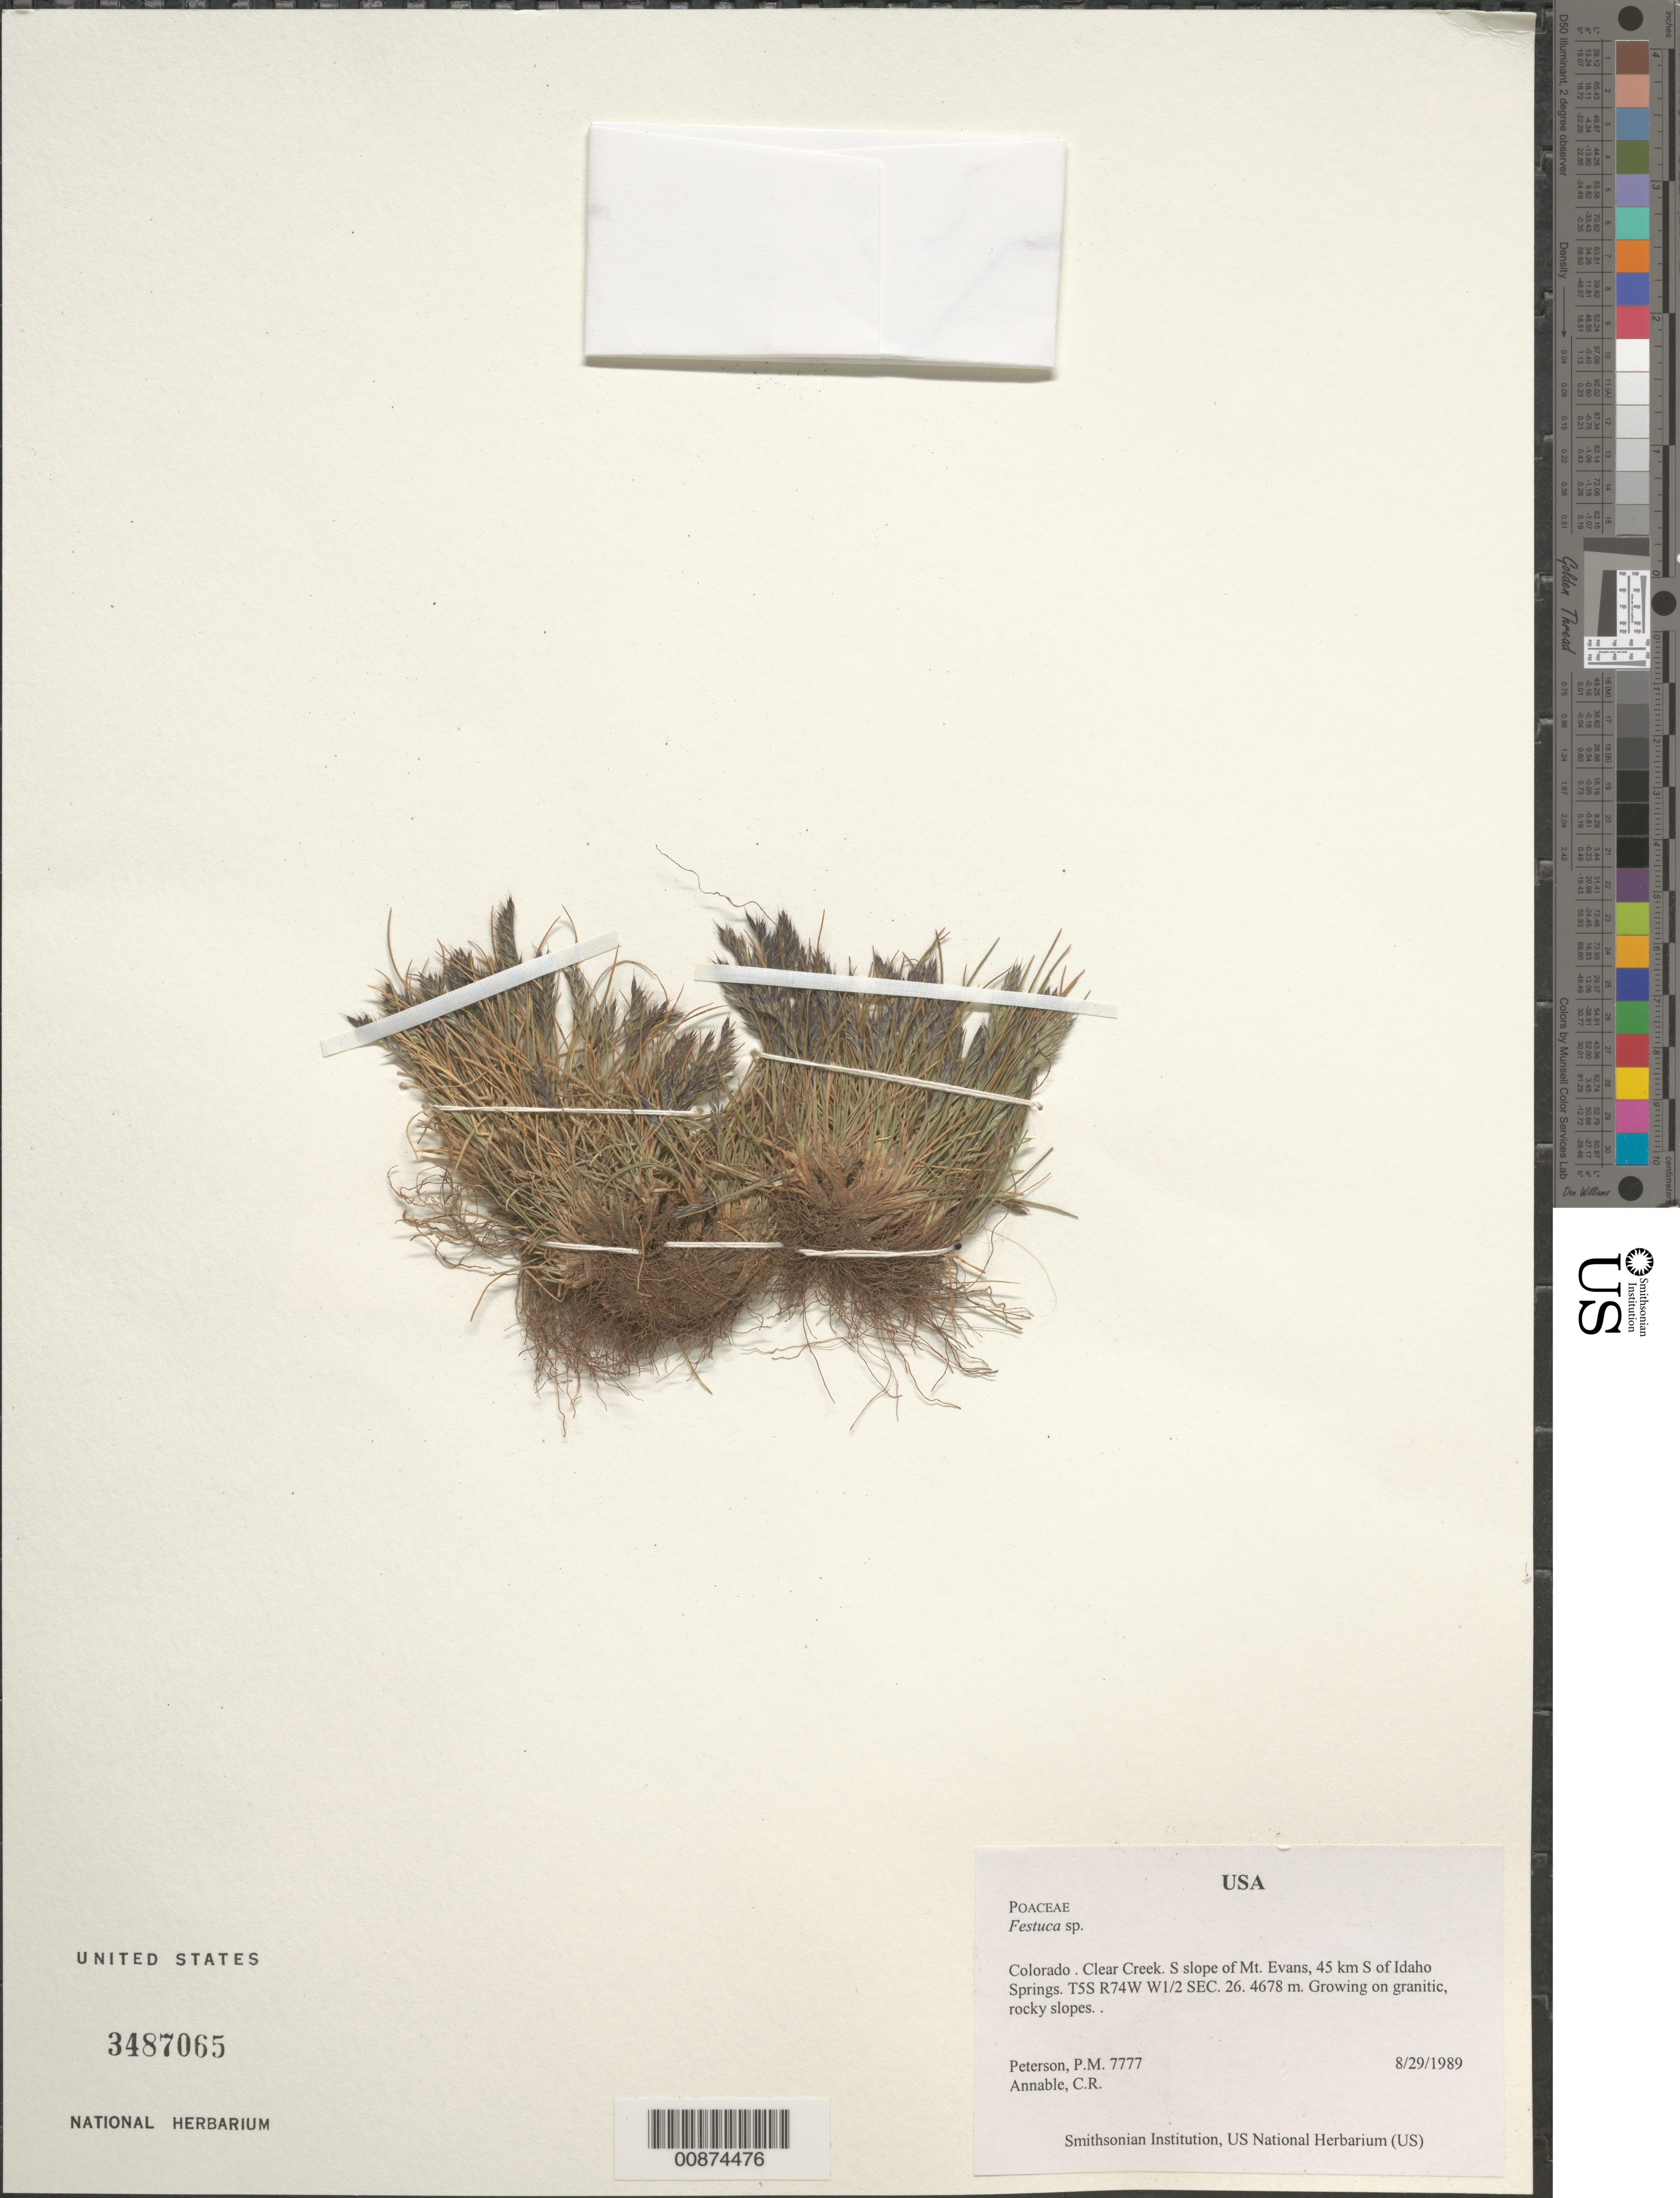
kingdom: Plantae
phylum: Tracheophyta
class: Liliopsida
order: Poales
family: Poaceae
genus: Festuca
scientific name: Festuca sp.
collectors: P. M. Peterson & C. R. Annable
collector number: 07777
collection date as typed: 29 Aug 1989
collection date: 1989-08-29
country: United States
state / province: Colorado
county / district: Clear Creek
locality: S slope of Mt. Evans, 45 km S of Idaho Springs. T5S R74W W1/2 SEC. 26.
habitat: Growing on granitic, rocky slopes.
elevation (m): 4678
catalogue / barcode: US 3487065